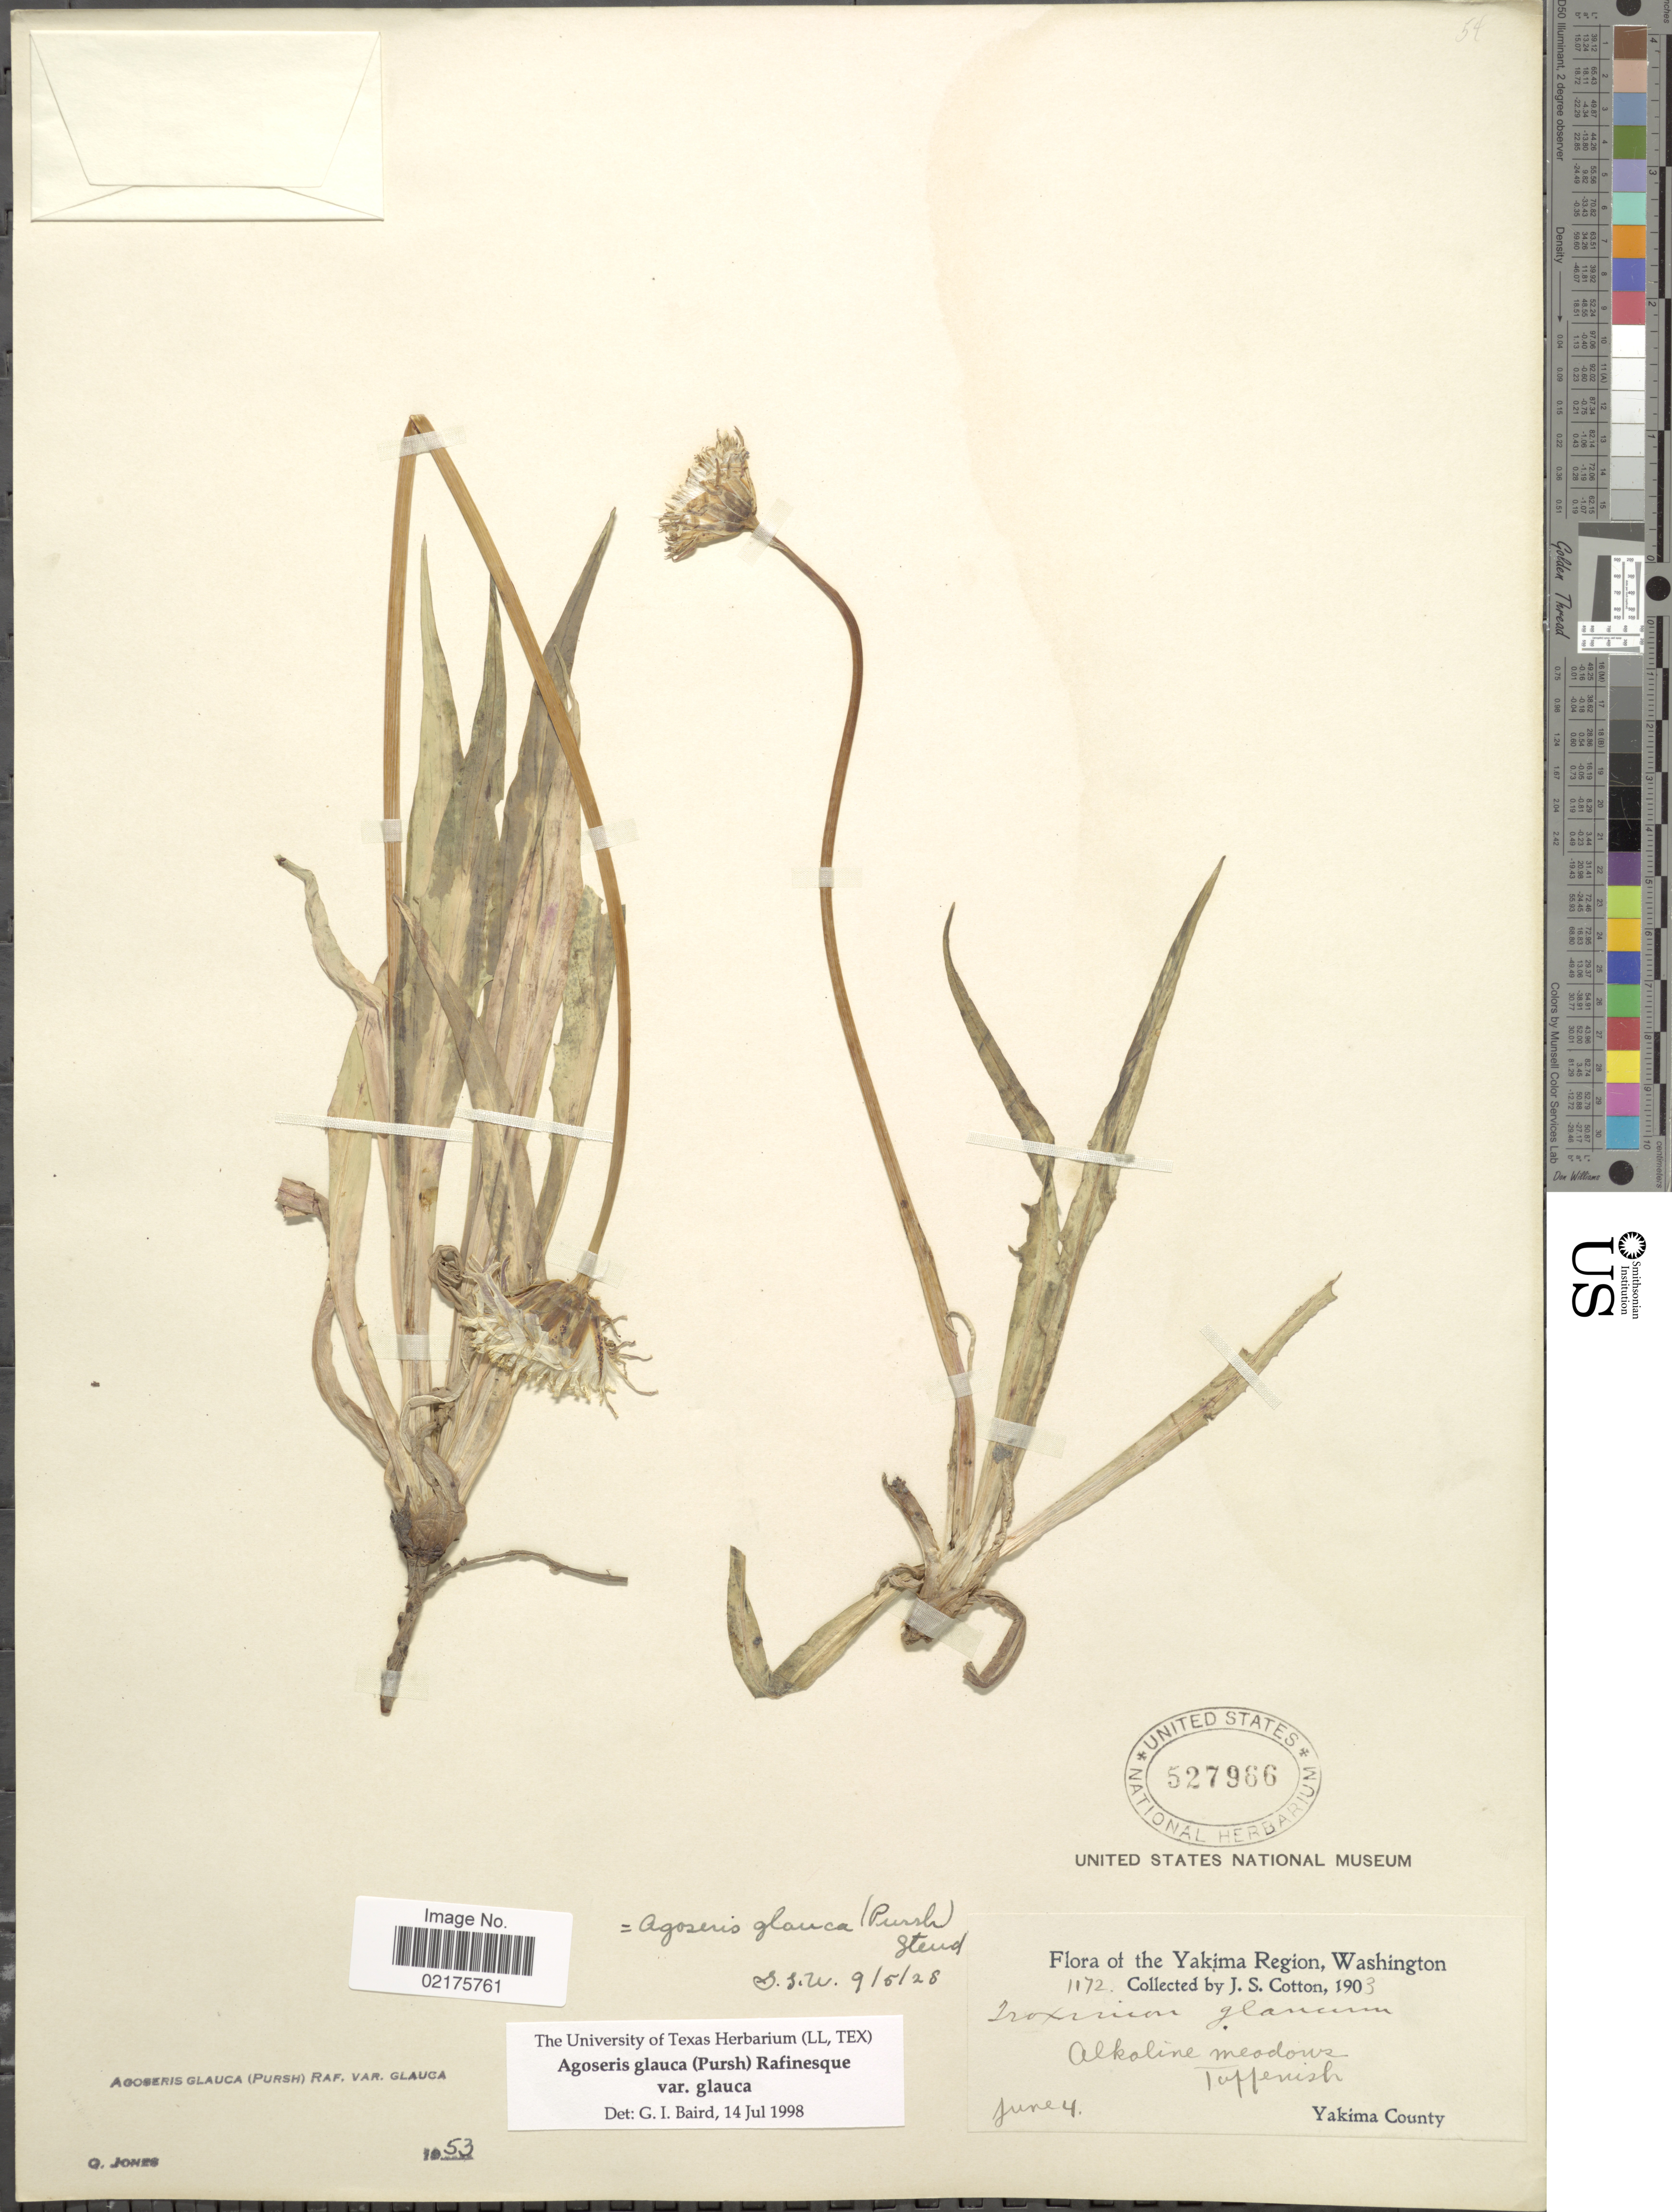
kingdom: Plantae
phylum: Tracheophyta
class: Magnoliopsida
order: Asterales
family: Asteraceae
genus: Agoseris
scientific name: Agoseris glauca var. glauca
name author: (Pursh) Raf.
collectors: J. S. Cotton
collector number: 1172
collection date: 1903-06-04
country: United States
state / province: Washington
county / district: Yakima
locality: Yakima Region, Alkaline meadows, Yakima County, Toppenish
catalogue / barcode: US 527966